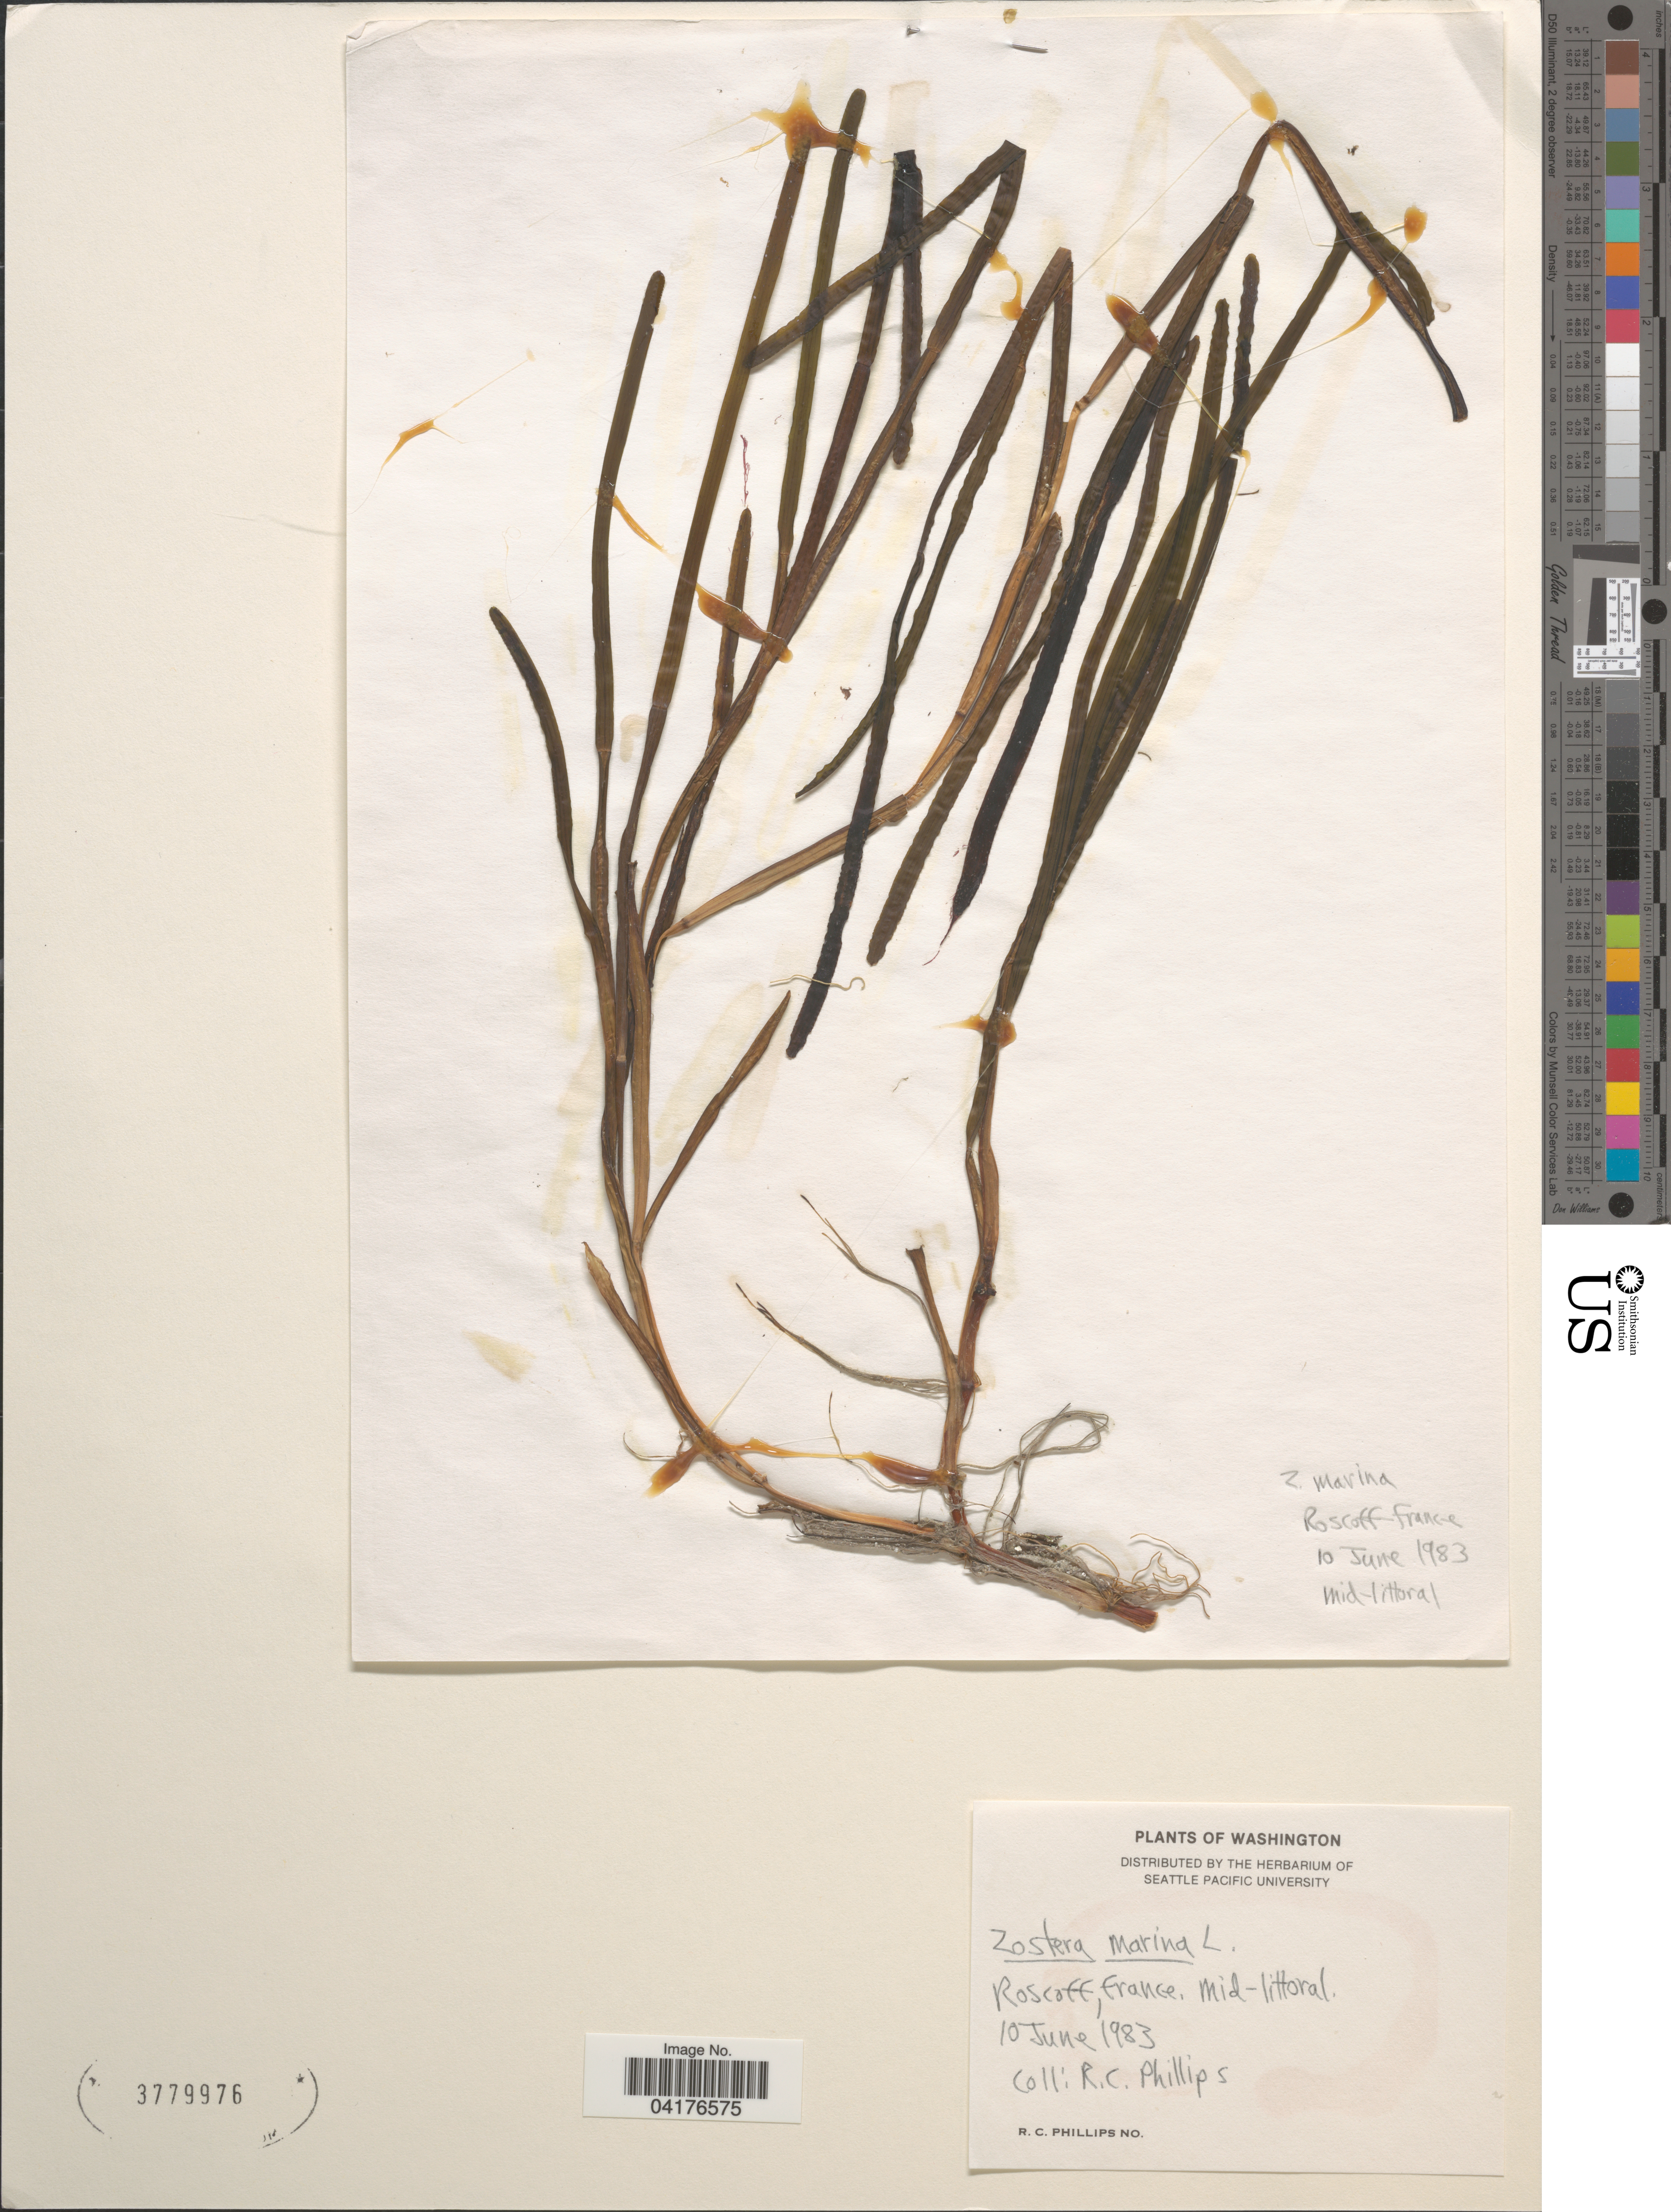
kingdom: Plantae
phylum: Tracheophyta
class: Liliopsida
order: Alismatales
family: Zosteraceae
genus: Zostera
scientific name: Zostera marina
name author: L.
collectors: R. C. Phillips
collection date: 1983-06-10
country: France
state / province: Bretagne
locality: Roscoff.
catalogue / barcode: US 3779976